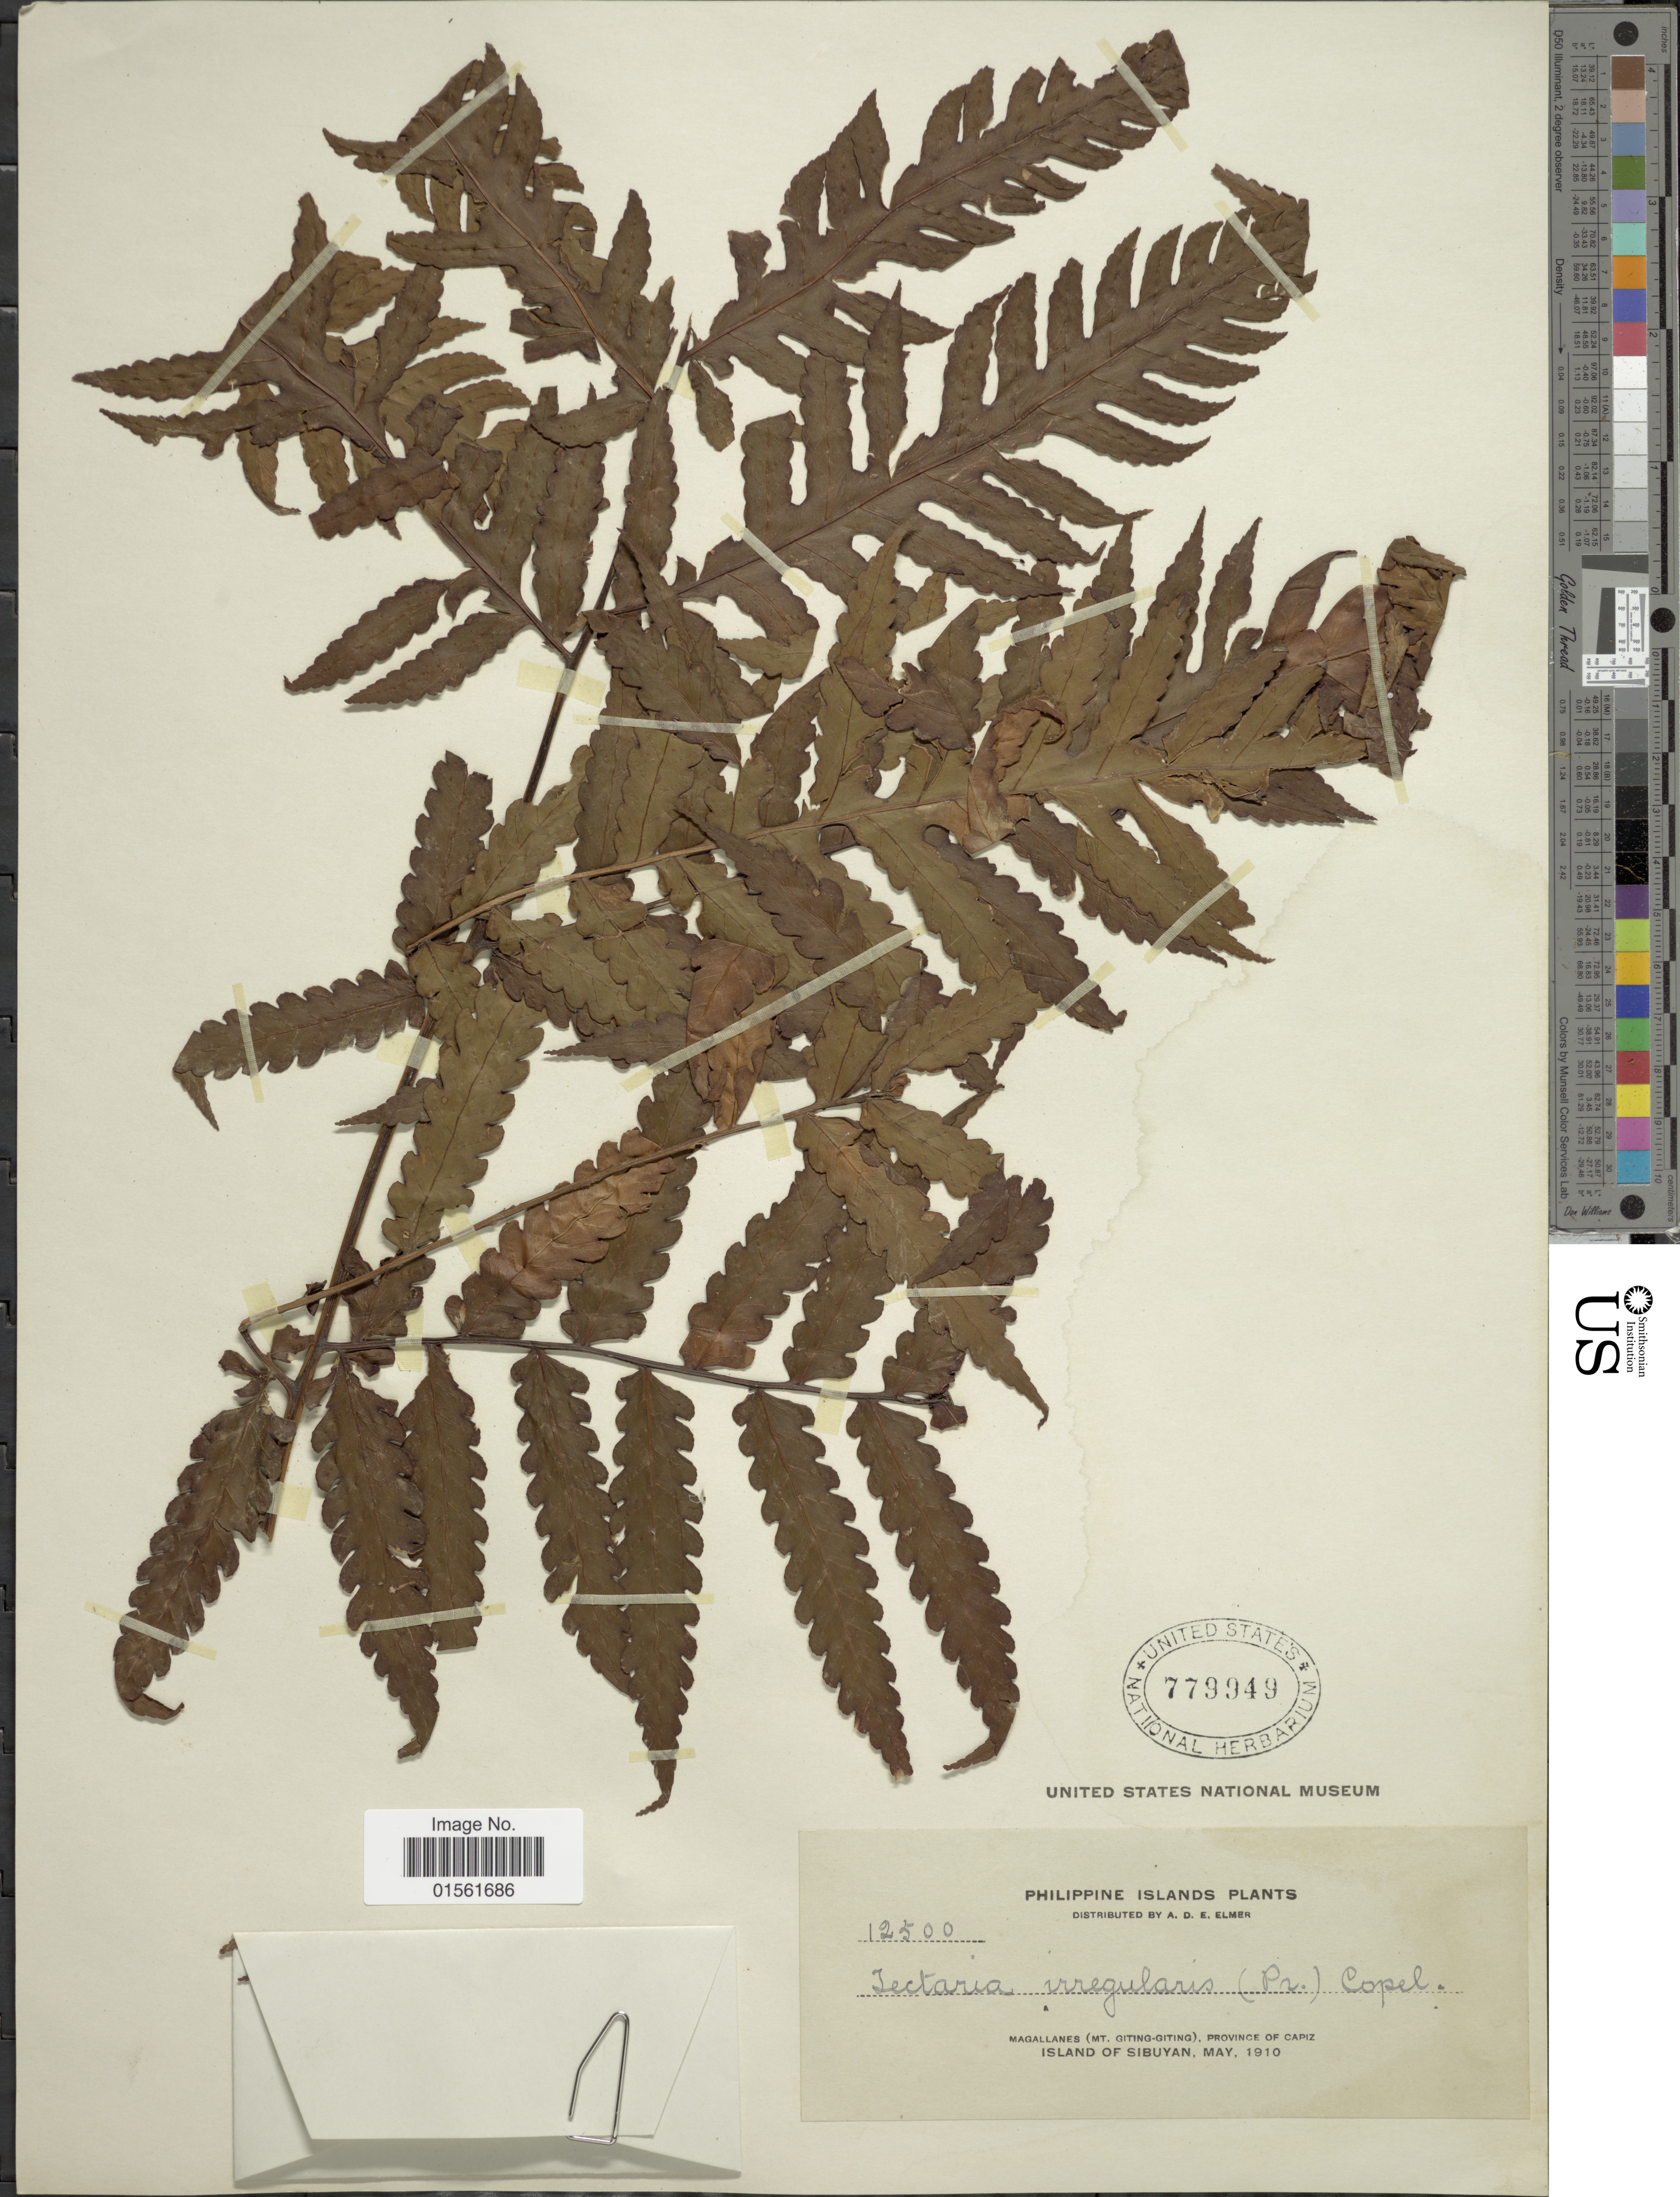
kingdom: Plantae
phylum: Tracheophyta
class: Polypodiopsida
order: Polypodiales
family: Dryopteridaceae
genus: Pleocnemia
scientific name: Pleocnemia macrodonta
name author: (C. Presl ex Fée) Holttum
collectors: A. D. E. Elmer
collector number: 12500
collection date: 1910-05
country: Philippines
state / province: Western Visayas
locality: Magallanes (Mt. Giting-Giting), Province of Capiz.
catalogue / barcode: US 779949